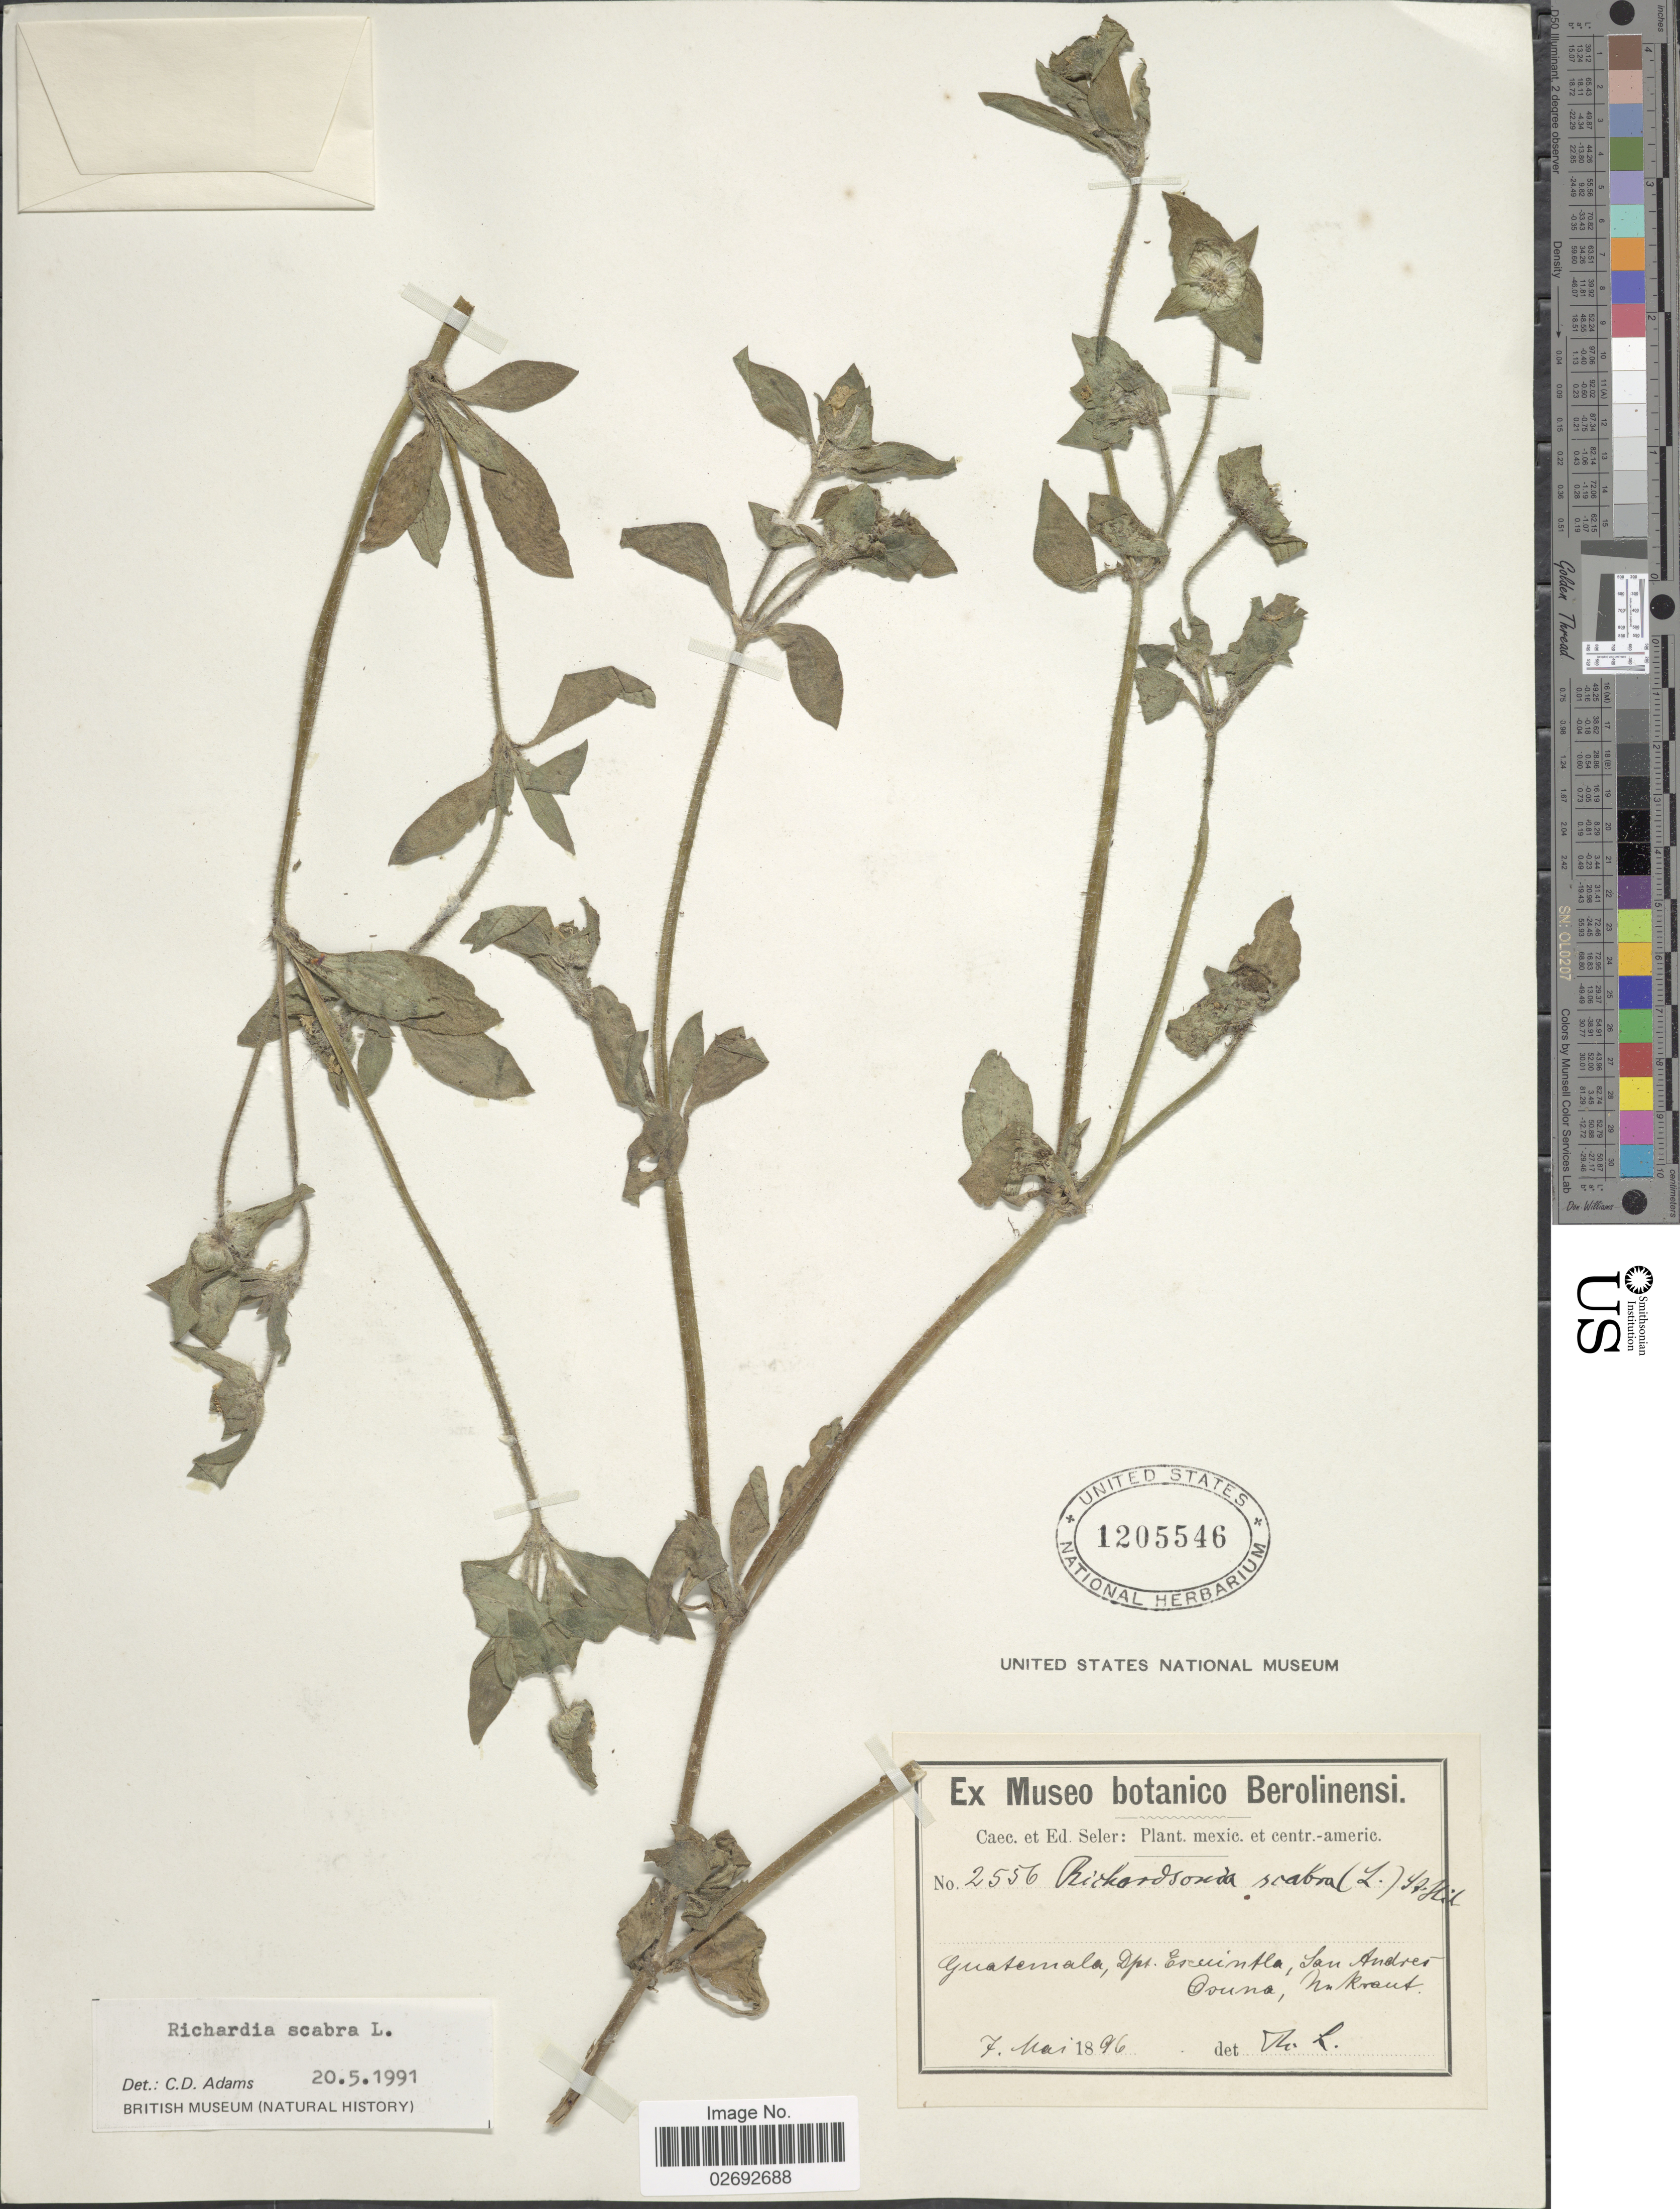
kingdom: Plantae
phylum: Tracheophyta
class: Magnoliopsida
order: Gentianales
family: Rubiaceae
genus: Richardia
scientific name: Richardia scabra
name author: L.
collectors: C. Seler & E. G. Seler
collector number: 2556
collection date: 1896-05-07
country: Guatemala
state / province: Escuintla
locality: San Andrés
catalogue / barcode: US 1205546